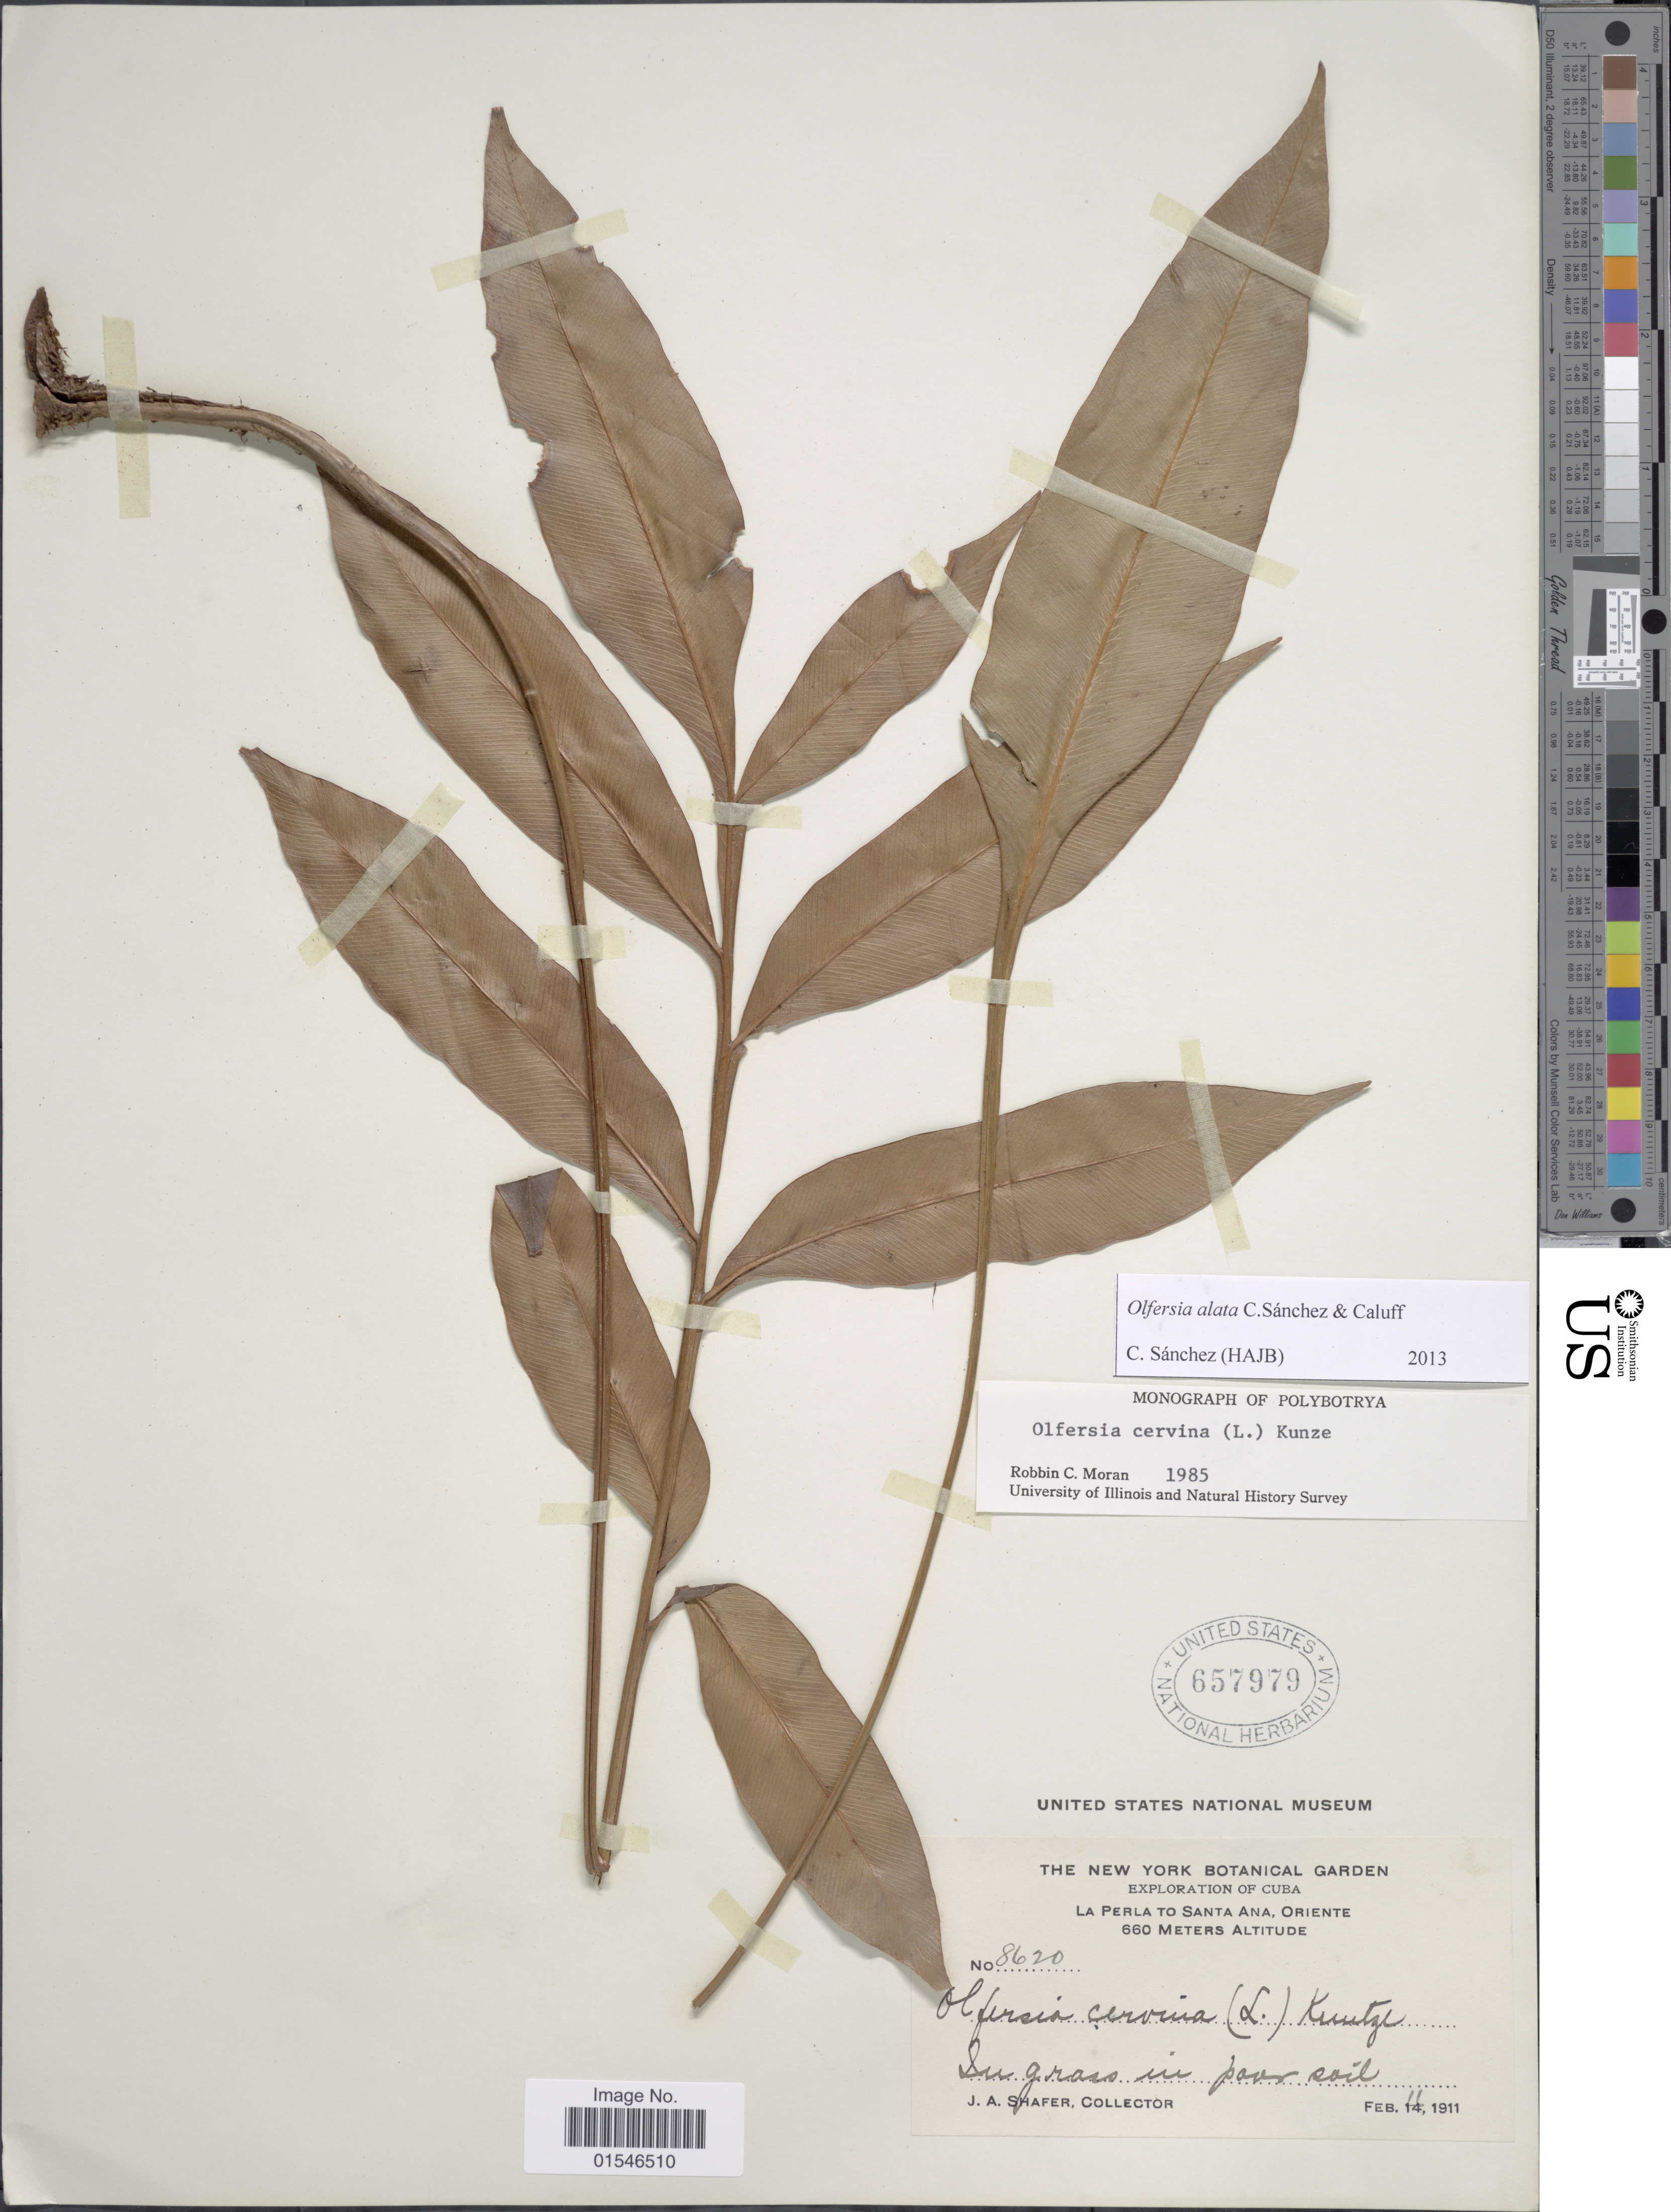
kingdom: Plantae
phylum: Tracheophyta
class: Polypodiopsida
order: Polypodiales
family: Dryopteridaceae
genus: Olfersia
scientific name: Olfersia cervina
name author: (L.) Kunze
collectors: J. A. Shafer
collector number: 8620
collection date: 1911-02-11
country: Cuba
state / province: Oriente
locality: La Perla to Santa Ana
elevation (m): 660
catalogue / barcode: US 657979